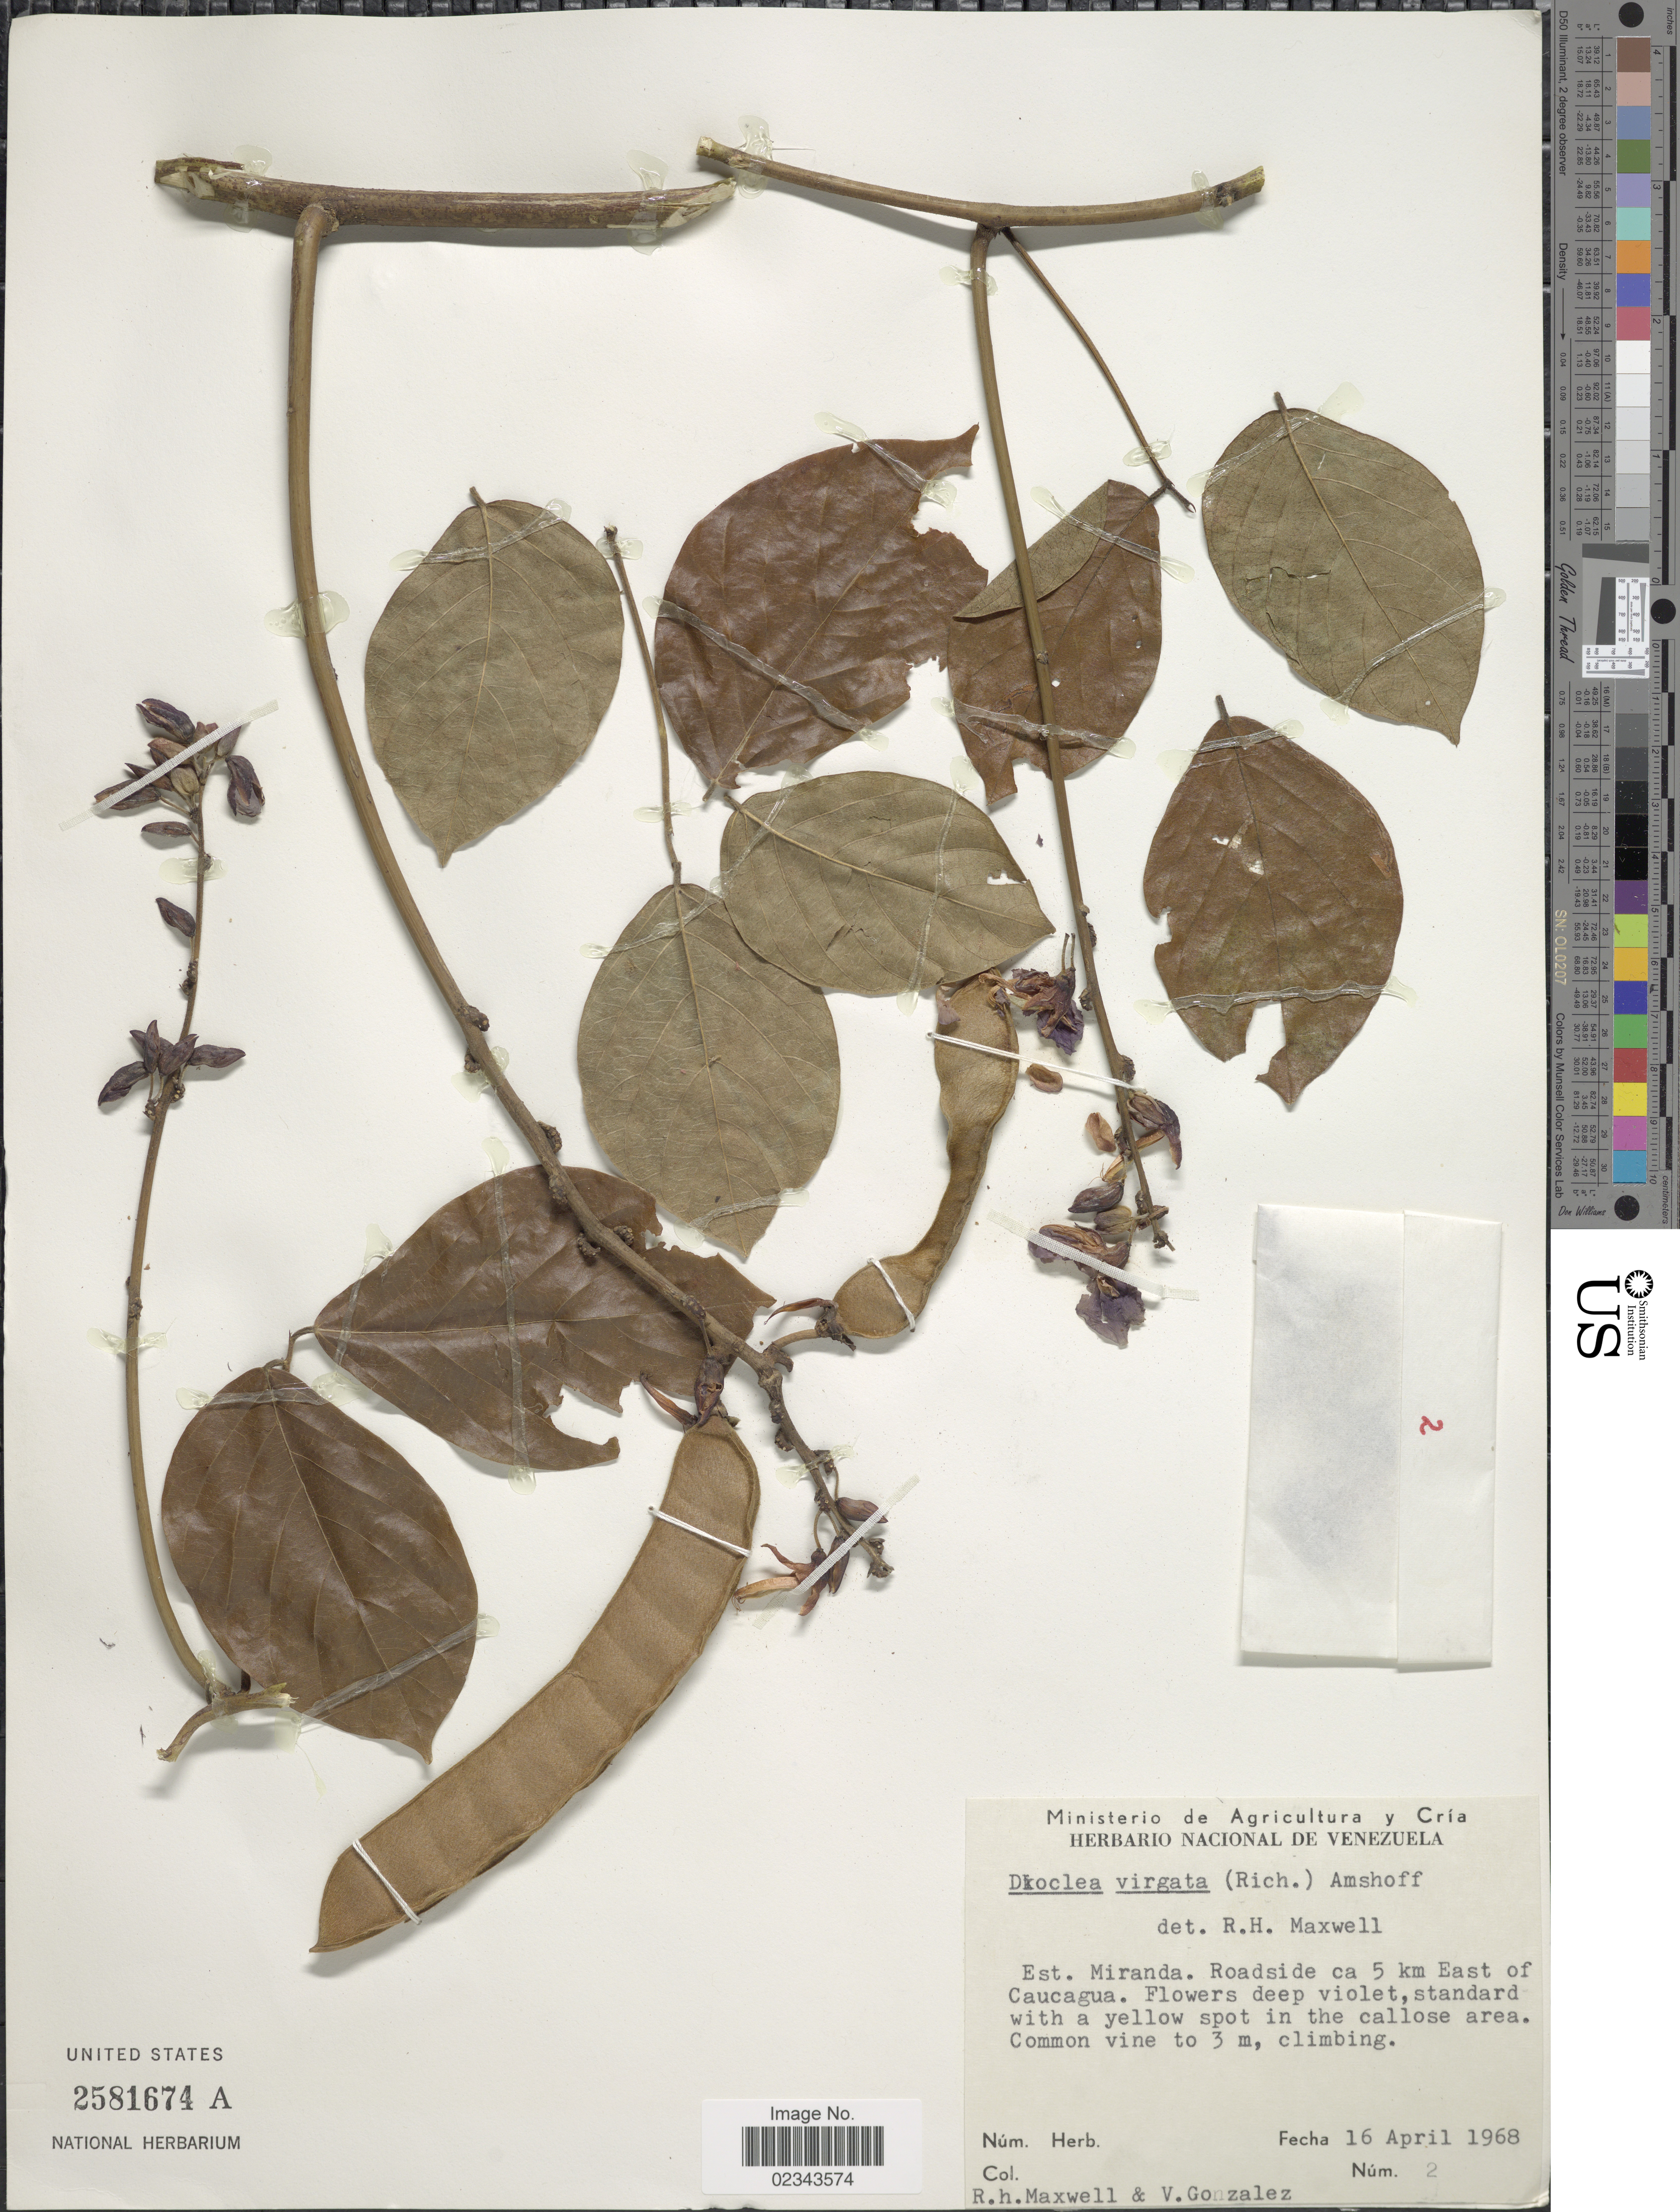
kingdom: Plantae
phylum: Tracheophyta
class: Magnoliopsida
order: Fabales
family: Fabaceae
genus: Dioclea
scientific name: Dioclea virgata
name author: (Rich.) Amshoff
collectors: R. Maxwell & V. Gonzalez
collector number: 2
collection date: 1968-04-16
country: Venezuela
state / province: Miranda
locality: Roadside ca 5 km East of Caucagua.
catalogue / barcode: US 2581674A